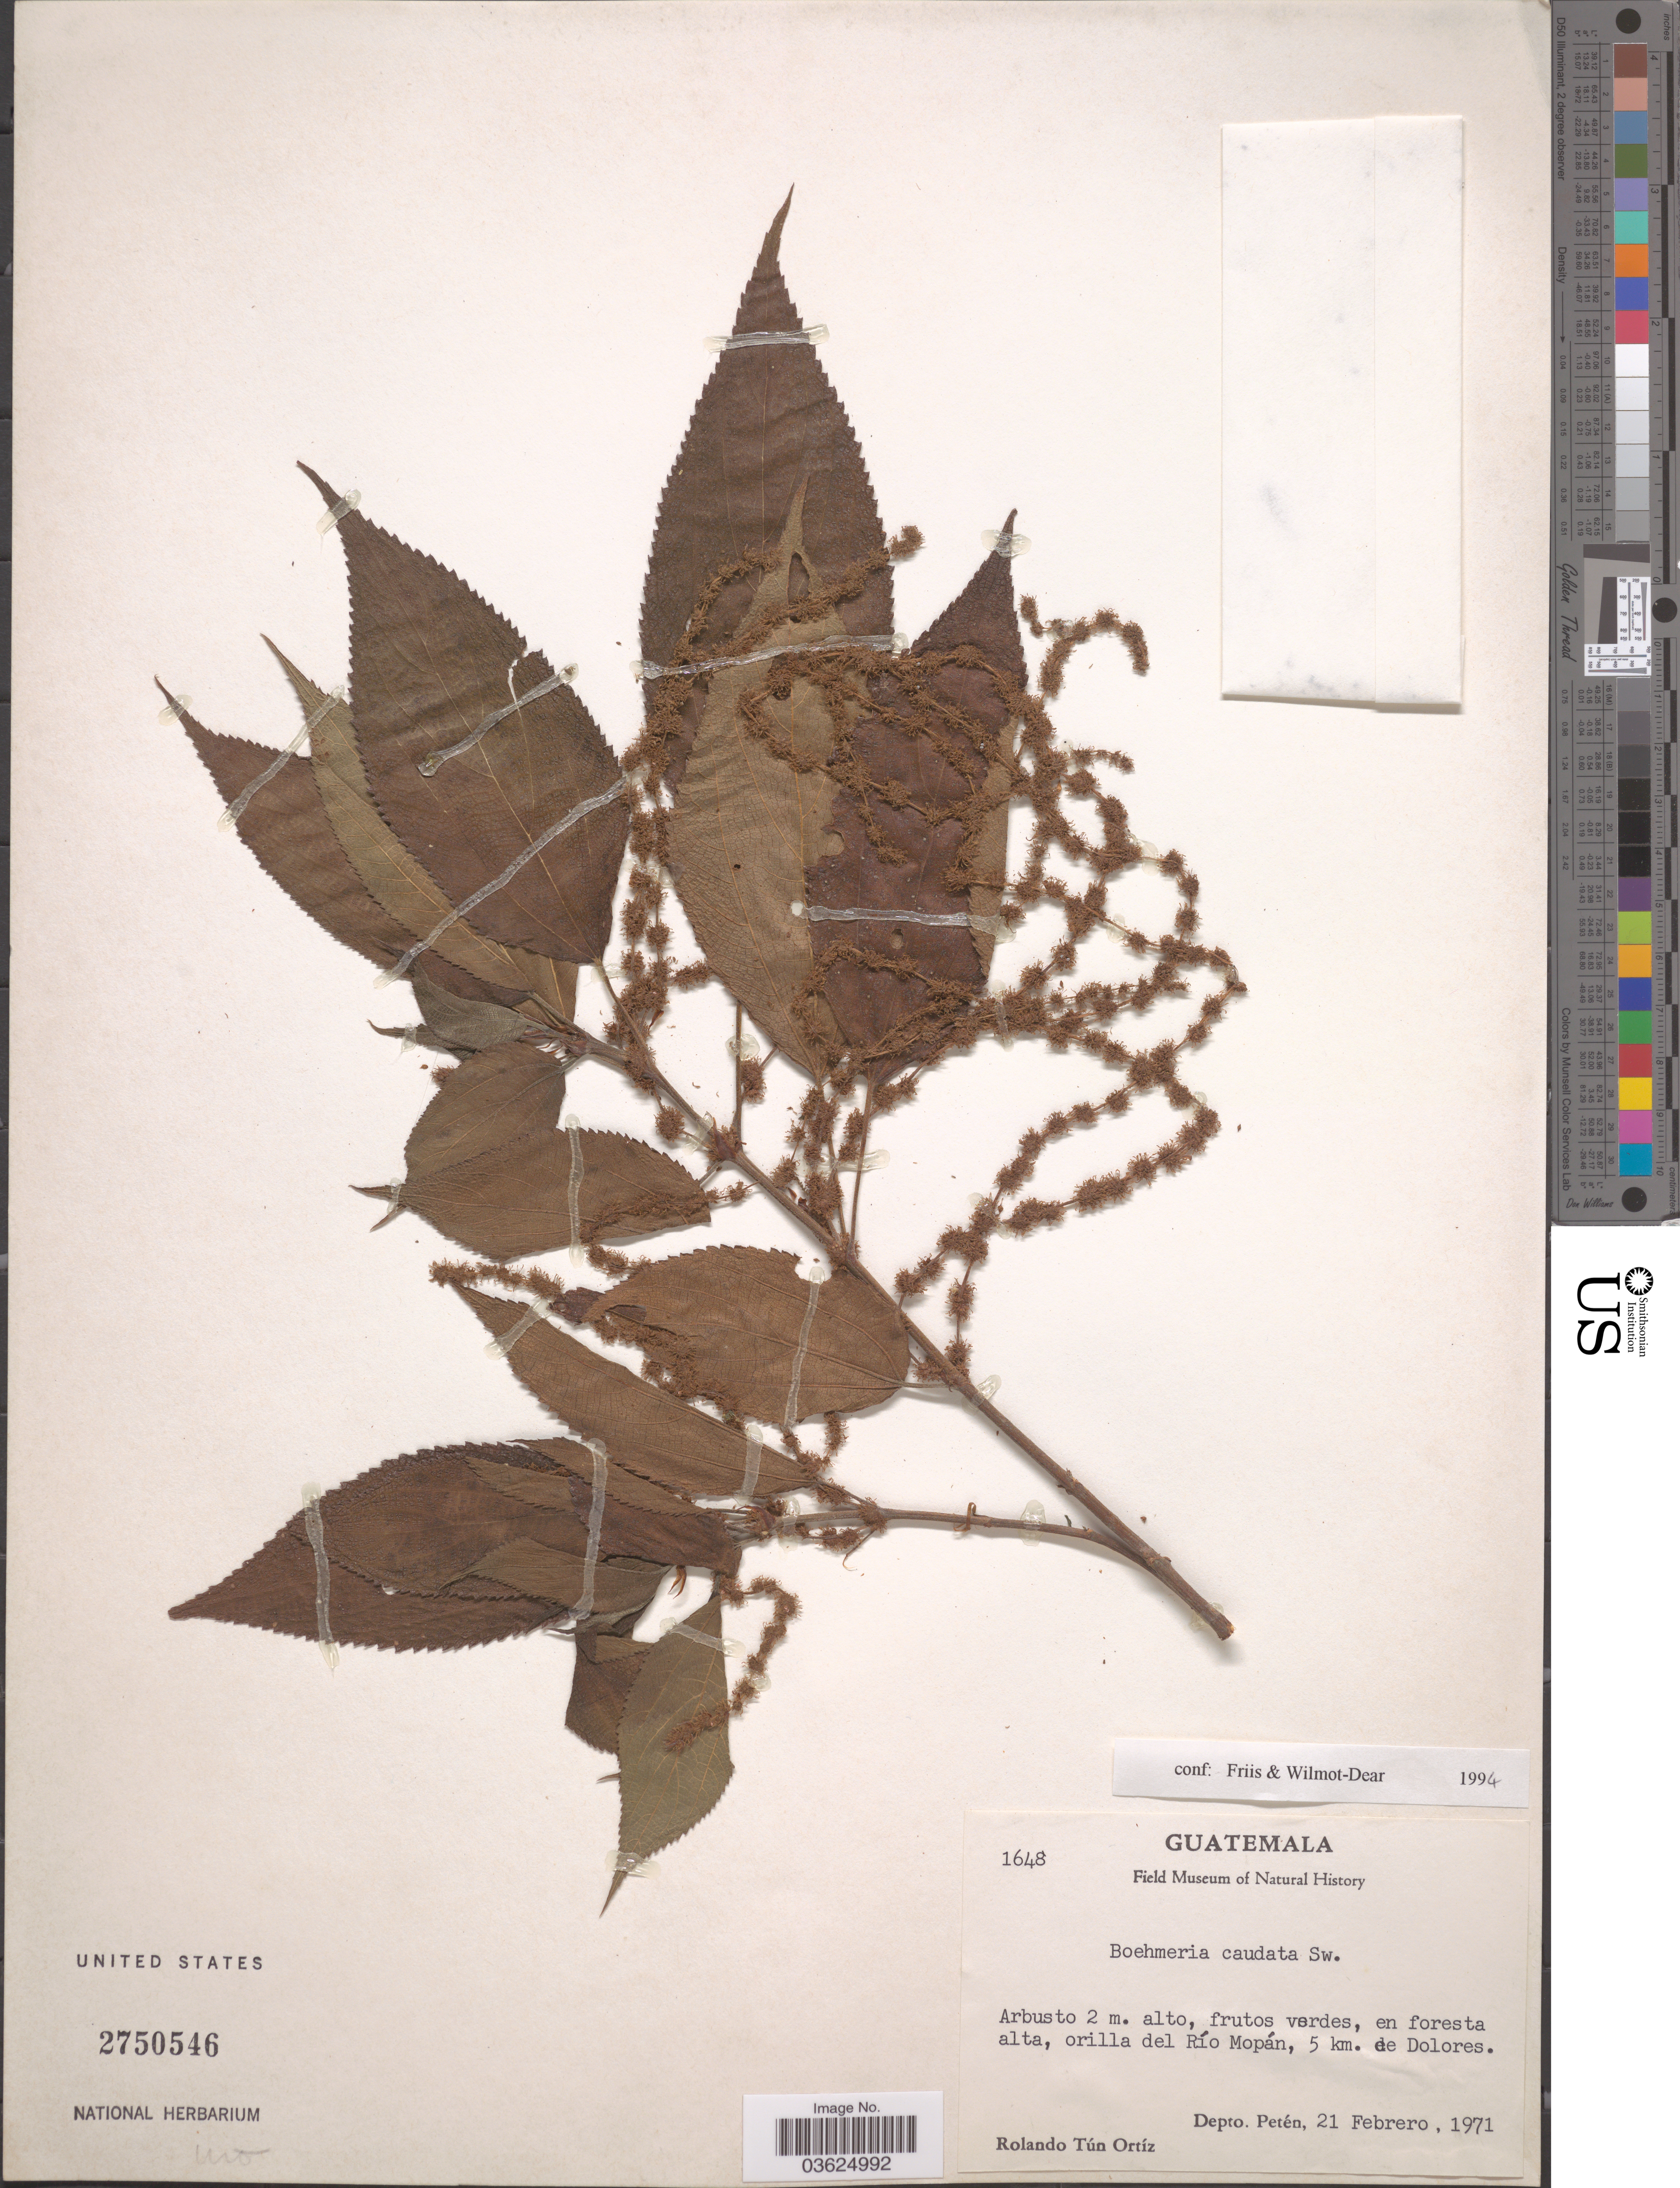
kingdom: Plantae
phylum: Tracheophyta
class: Magnoliopsida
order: Rosales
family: Urticaceae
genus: Boehmeria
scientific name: Boehmeria caudata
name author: Sw.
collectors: R. Tún Ortíz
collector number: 1648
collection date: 1971-02-21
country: Guatemala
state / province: El Peten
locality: Orilla del Río Mopán, 5 km. de Dolores. Depto. Petén.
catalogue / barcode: US 2750546